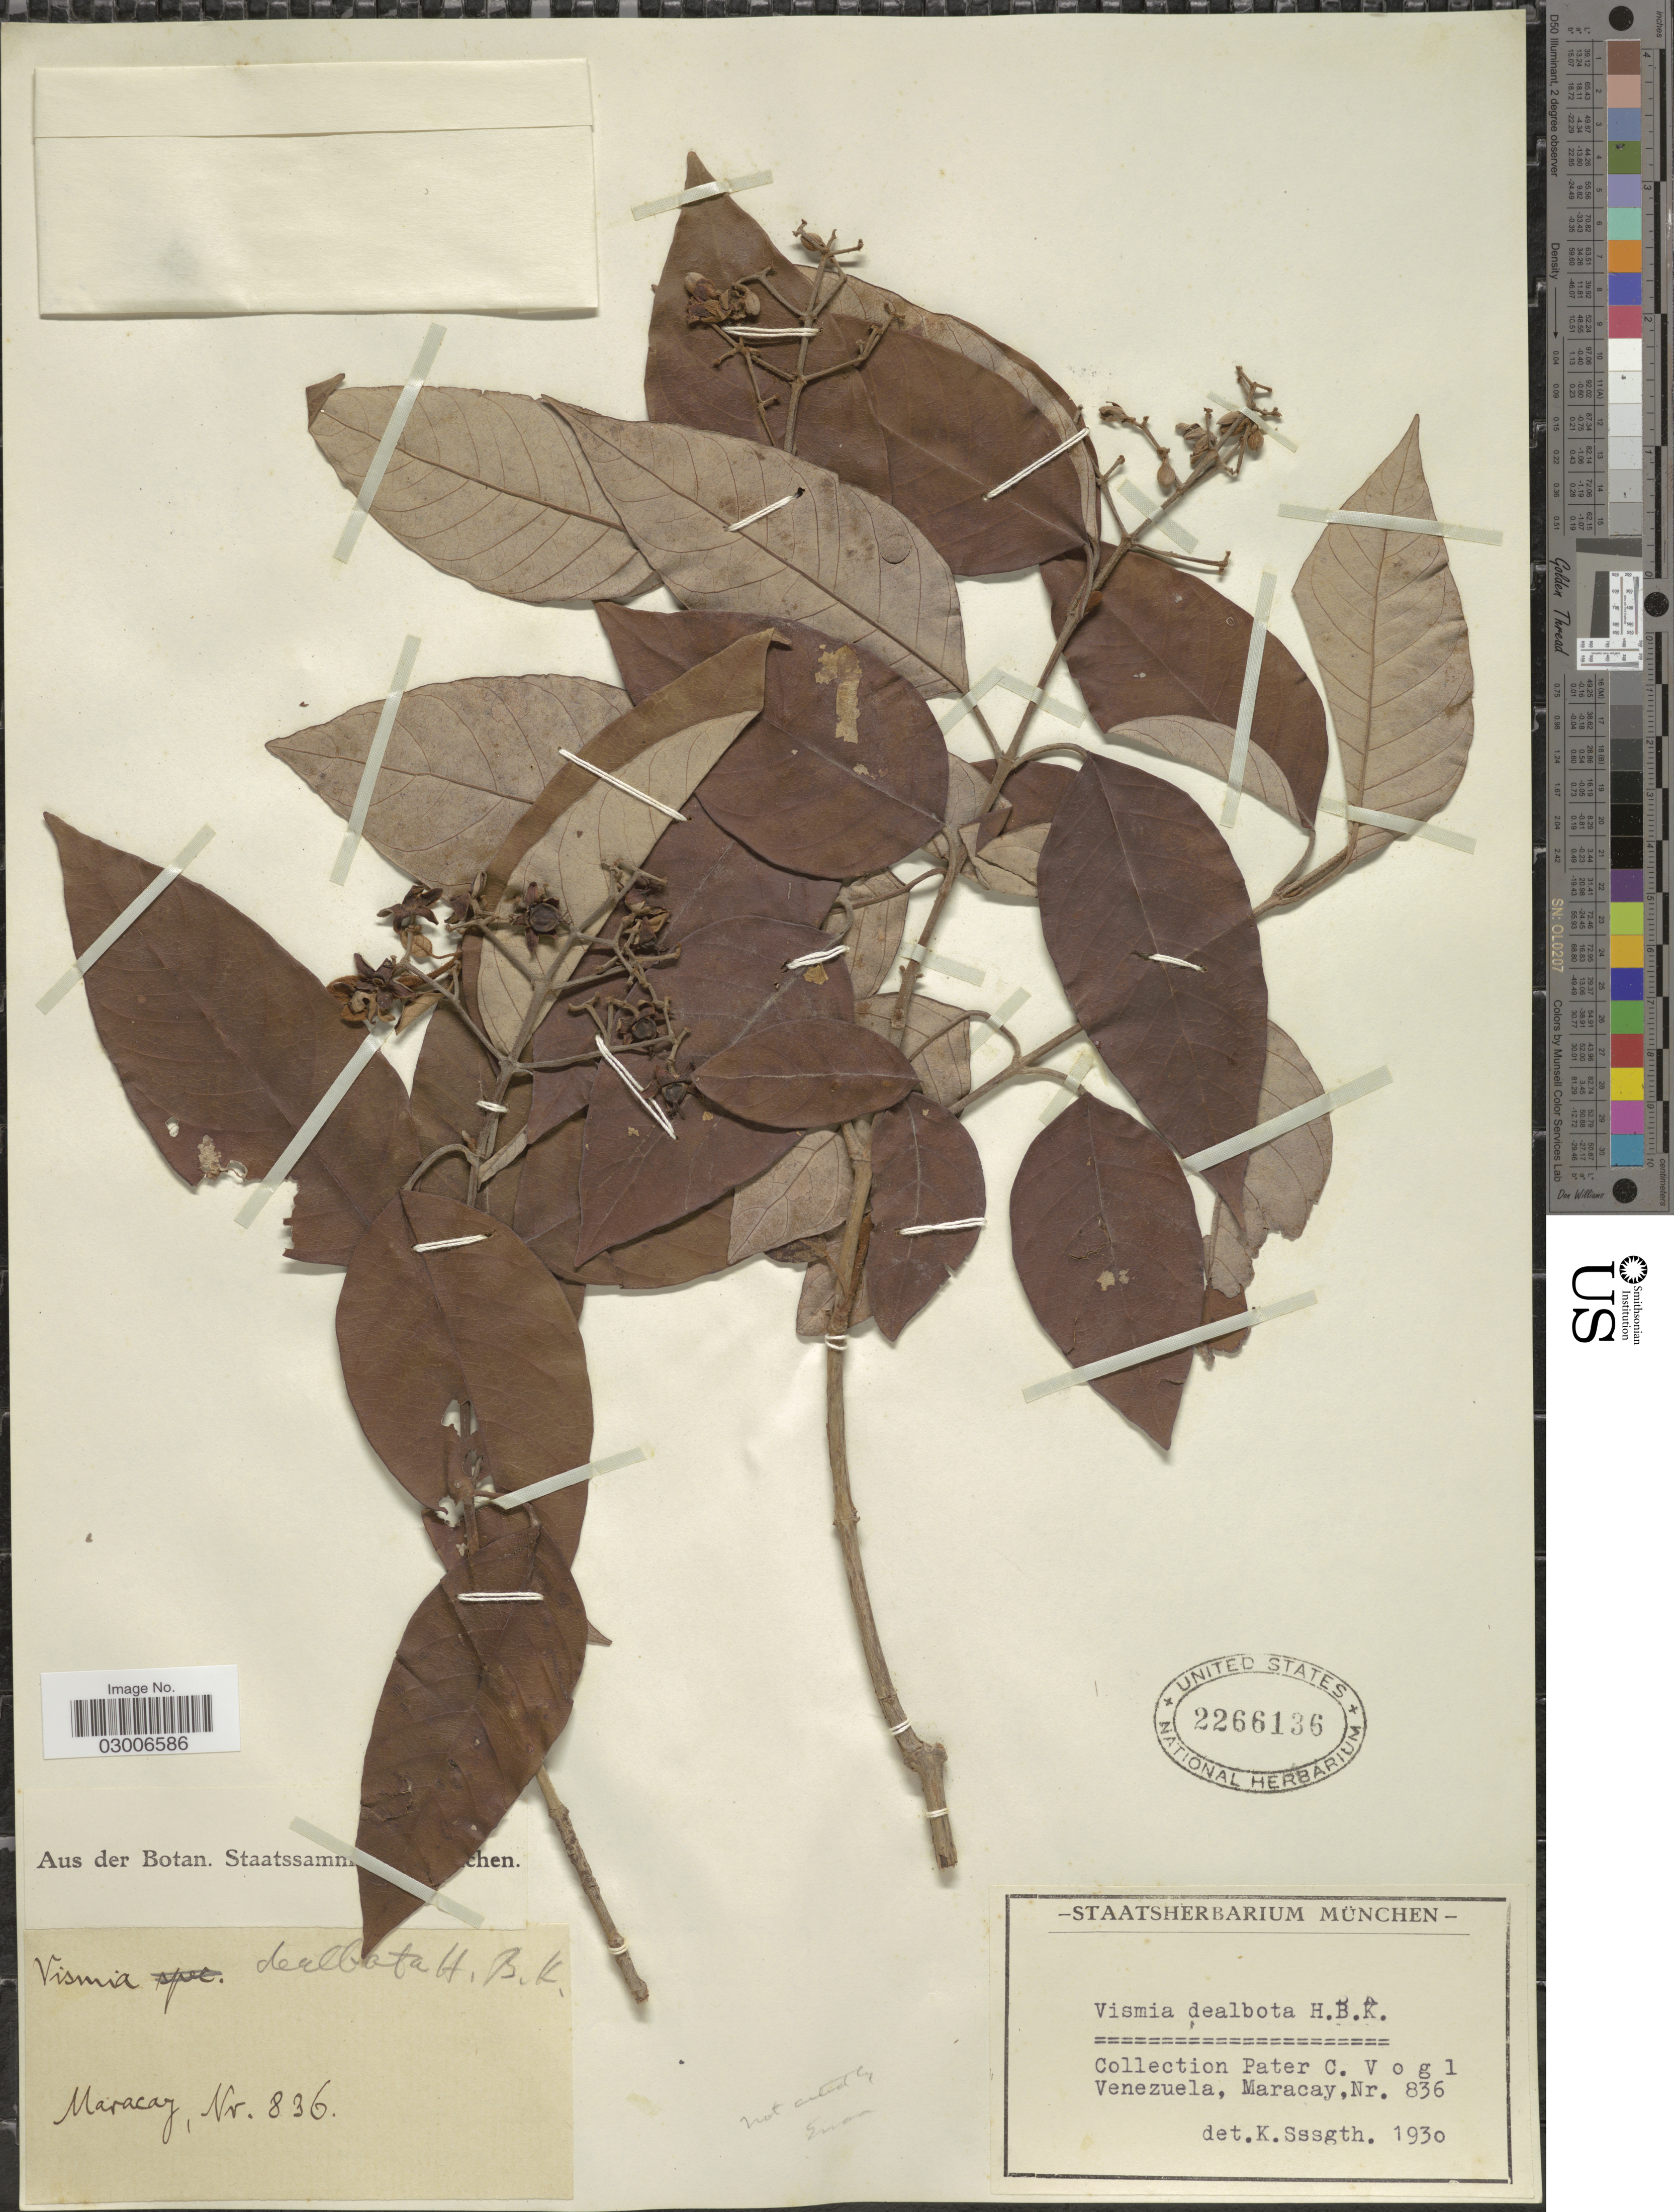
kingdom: Plantae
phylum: Tracheophyta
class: Magnoliopsida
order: Malpighiales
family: Hypericaceae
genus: Vismia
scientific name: Vismia baccifera subsp. dealbata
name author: (Kunth) Ewan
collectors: P. Vogl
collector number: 836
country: Venezuela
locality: Maracay.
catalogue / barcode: US 2266136